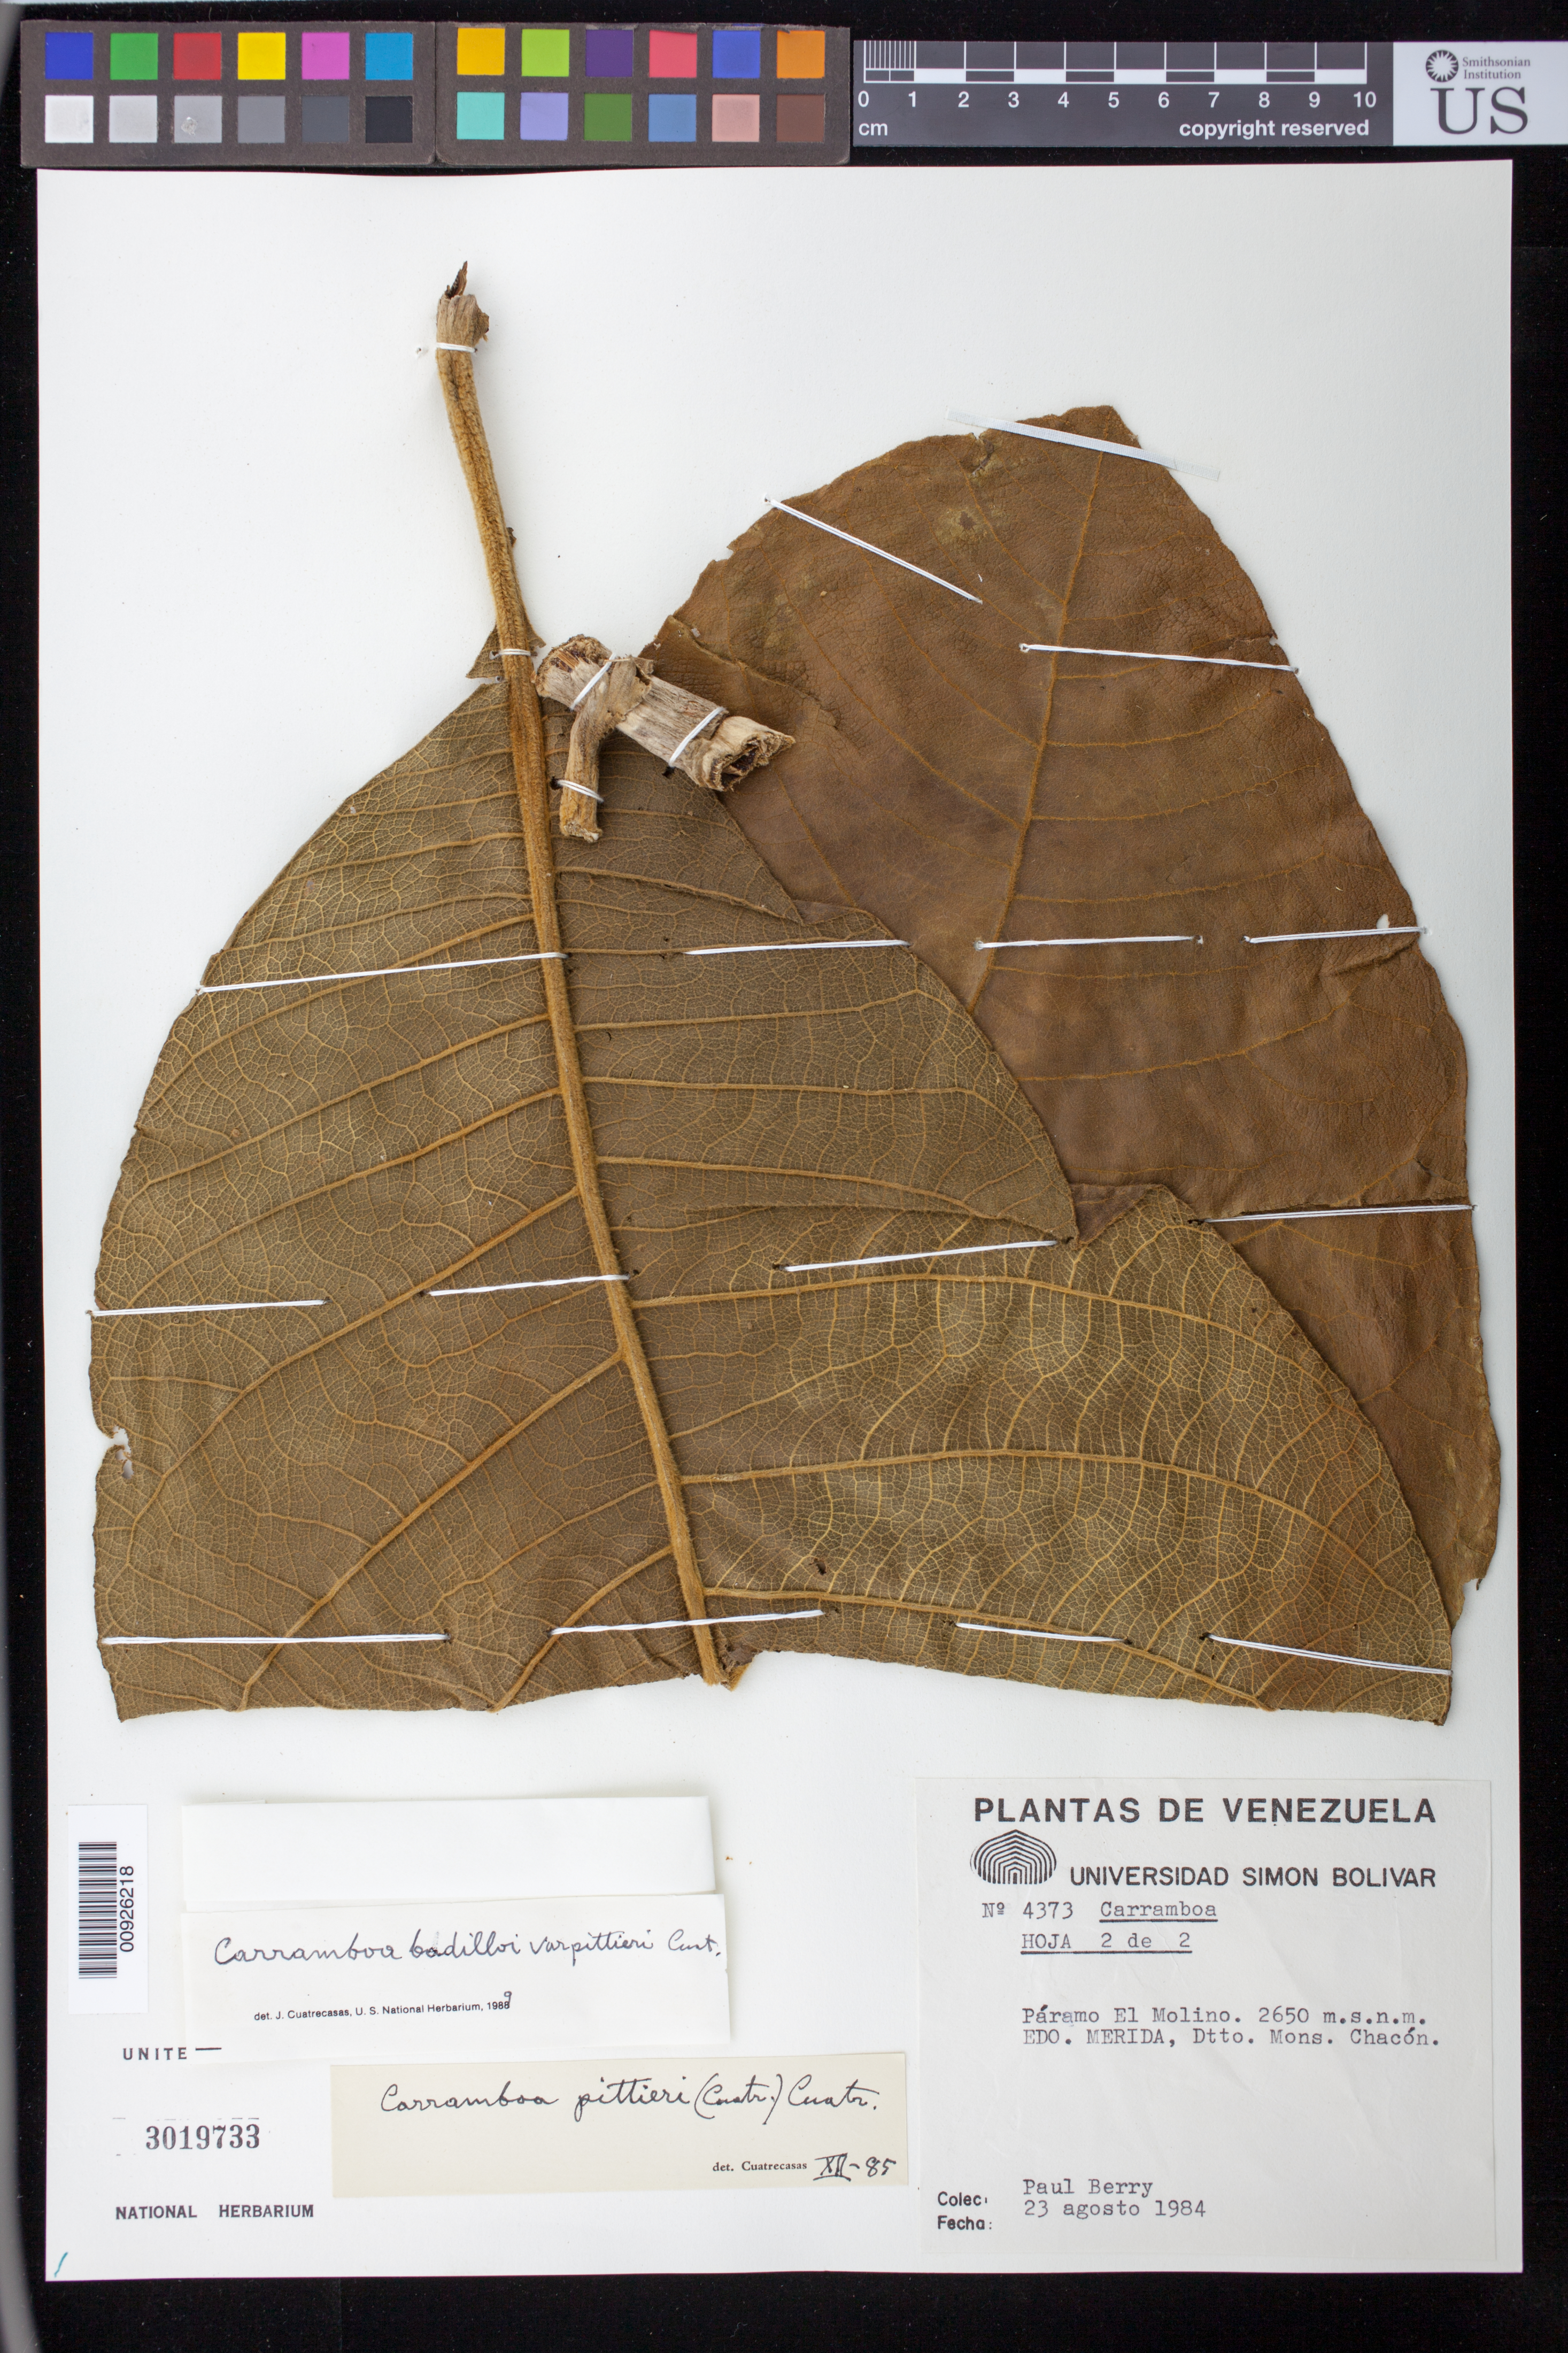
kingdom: Plantae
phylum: Tracheophyta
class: Magnoliopsida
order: Asterales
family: Asteraceae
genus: Carramboa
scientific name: Carramboa badilloi var. pittieri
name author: (Cuatrec.) Cuatrec.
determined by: Cuatrecasas, J.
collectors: P. Berry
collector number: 4373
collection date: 1984-08-23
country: Venezuela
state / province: Mérida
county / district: Arzobispo Chacón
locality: Paramo El Molino, Dtt. Mons. Chacon.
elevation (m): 2650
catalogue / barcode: US 3019733